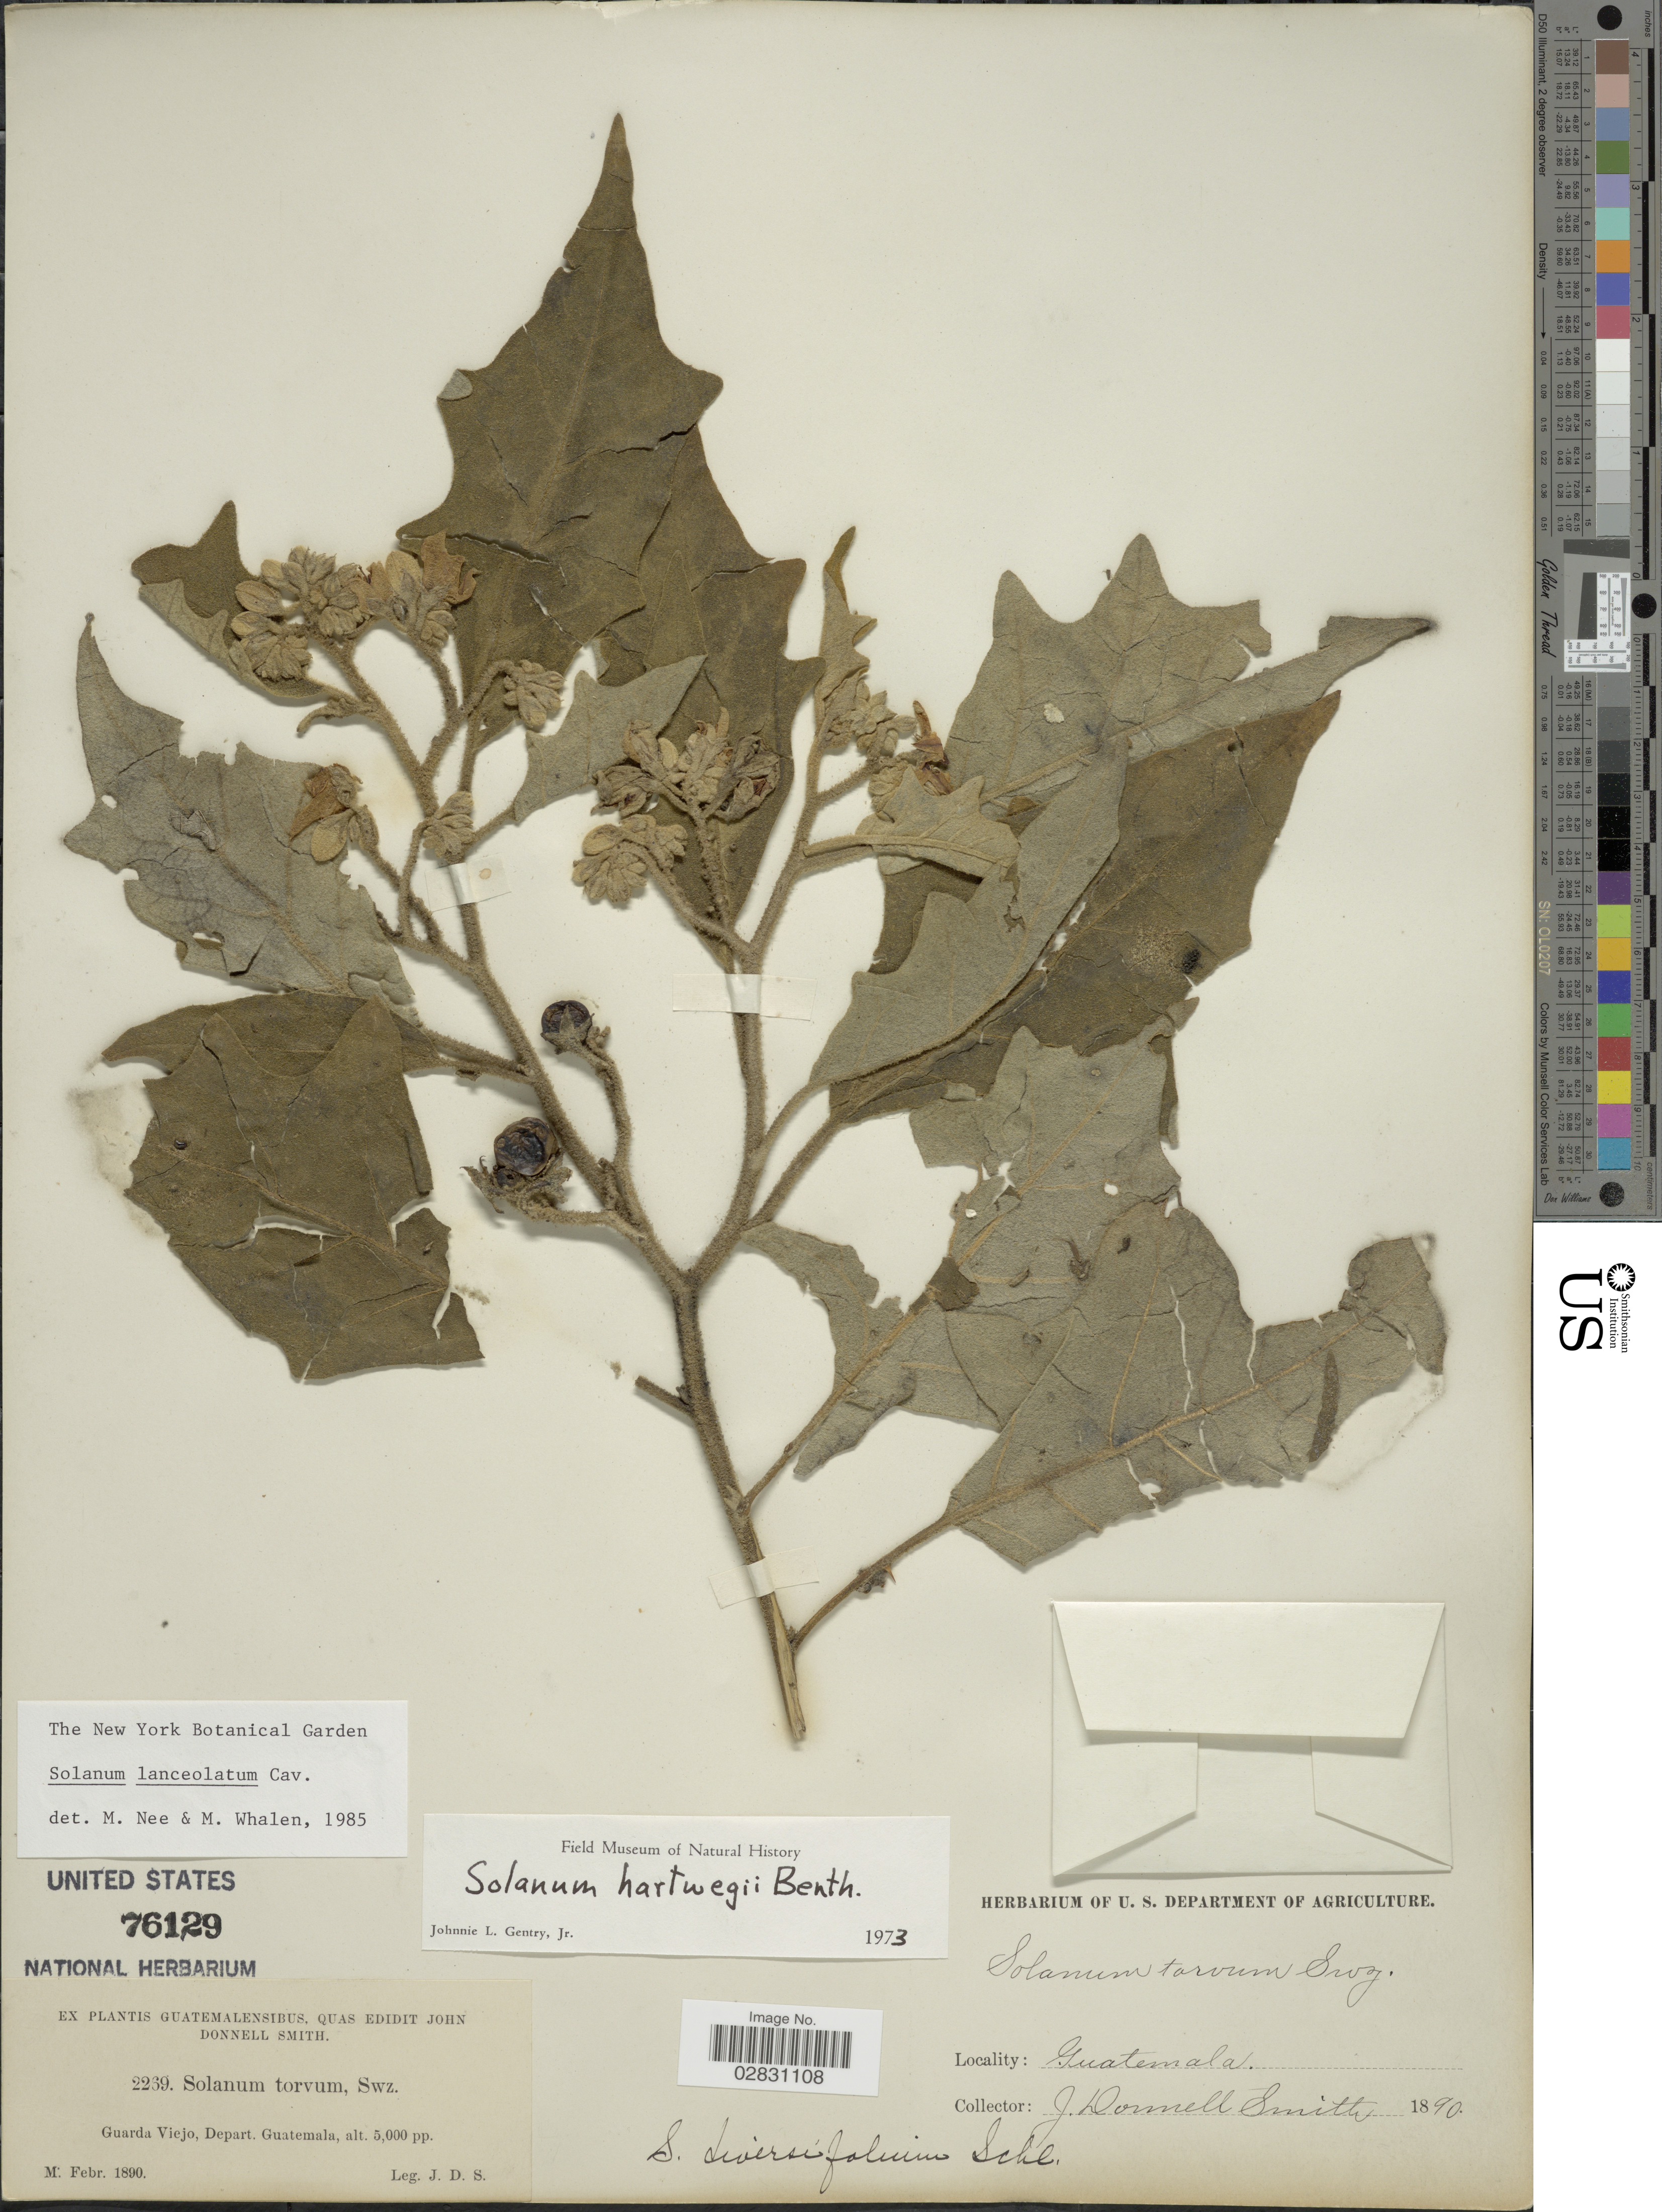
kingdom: Plantae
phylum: Tracheophyta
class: Magnoliopsida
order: Solanales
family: Solanaceae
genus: Solanum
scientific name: Solanum lanceolatum Berthault, nom. illeg.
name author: Berthault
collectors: J. Donnell Smith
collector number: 2269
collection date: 1890-02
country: Guatemala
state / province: Guatemala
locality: Guarda Viejo, Depart. Guatemala.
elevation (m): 1524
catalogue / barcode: US 76129